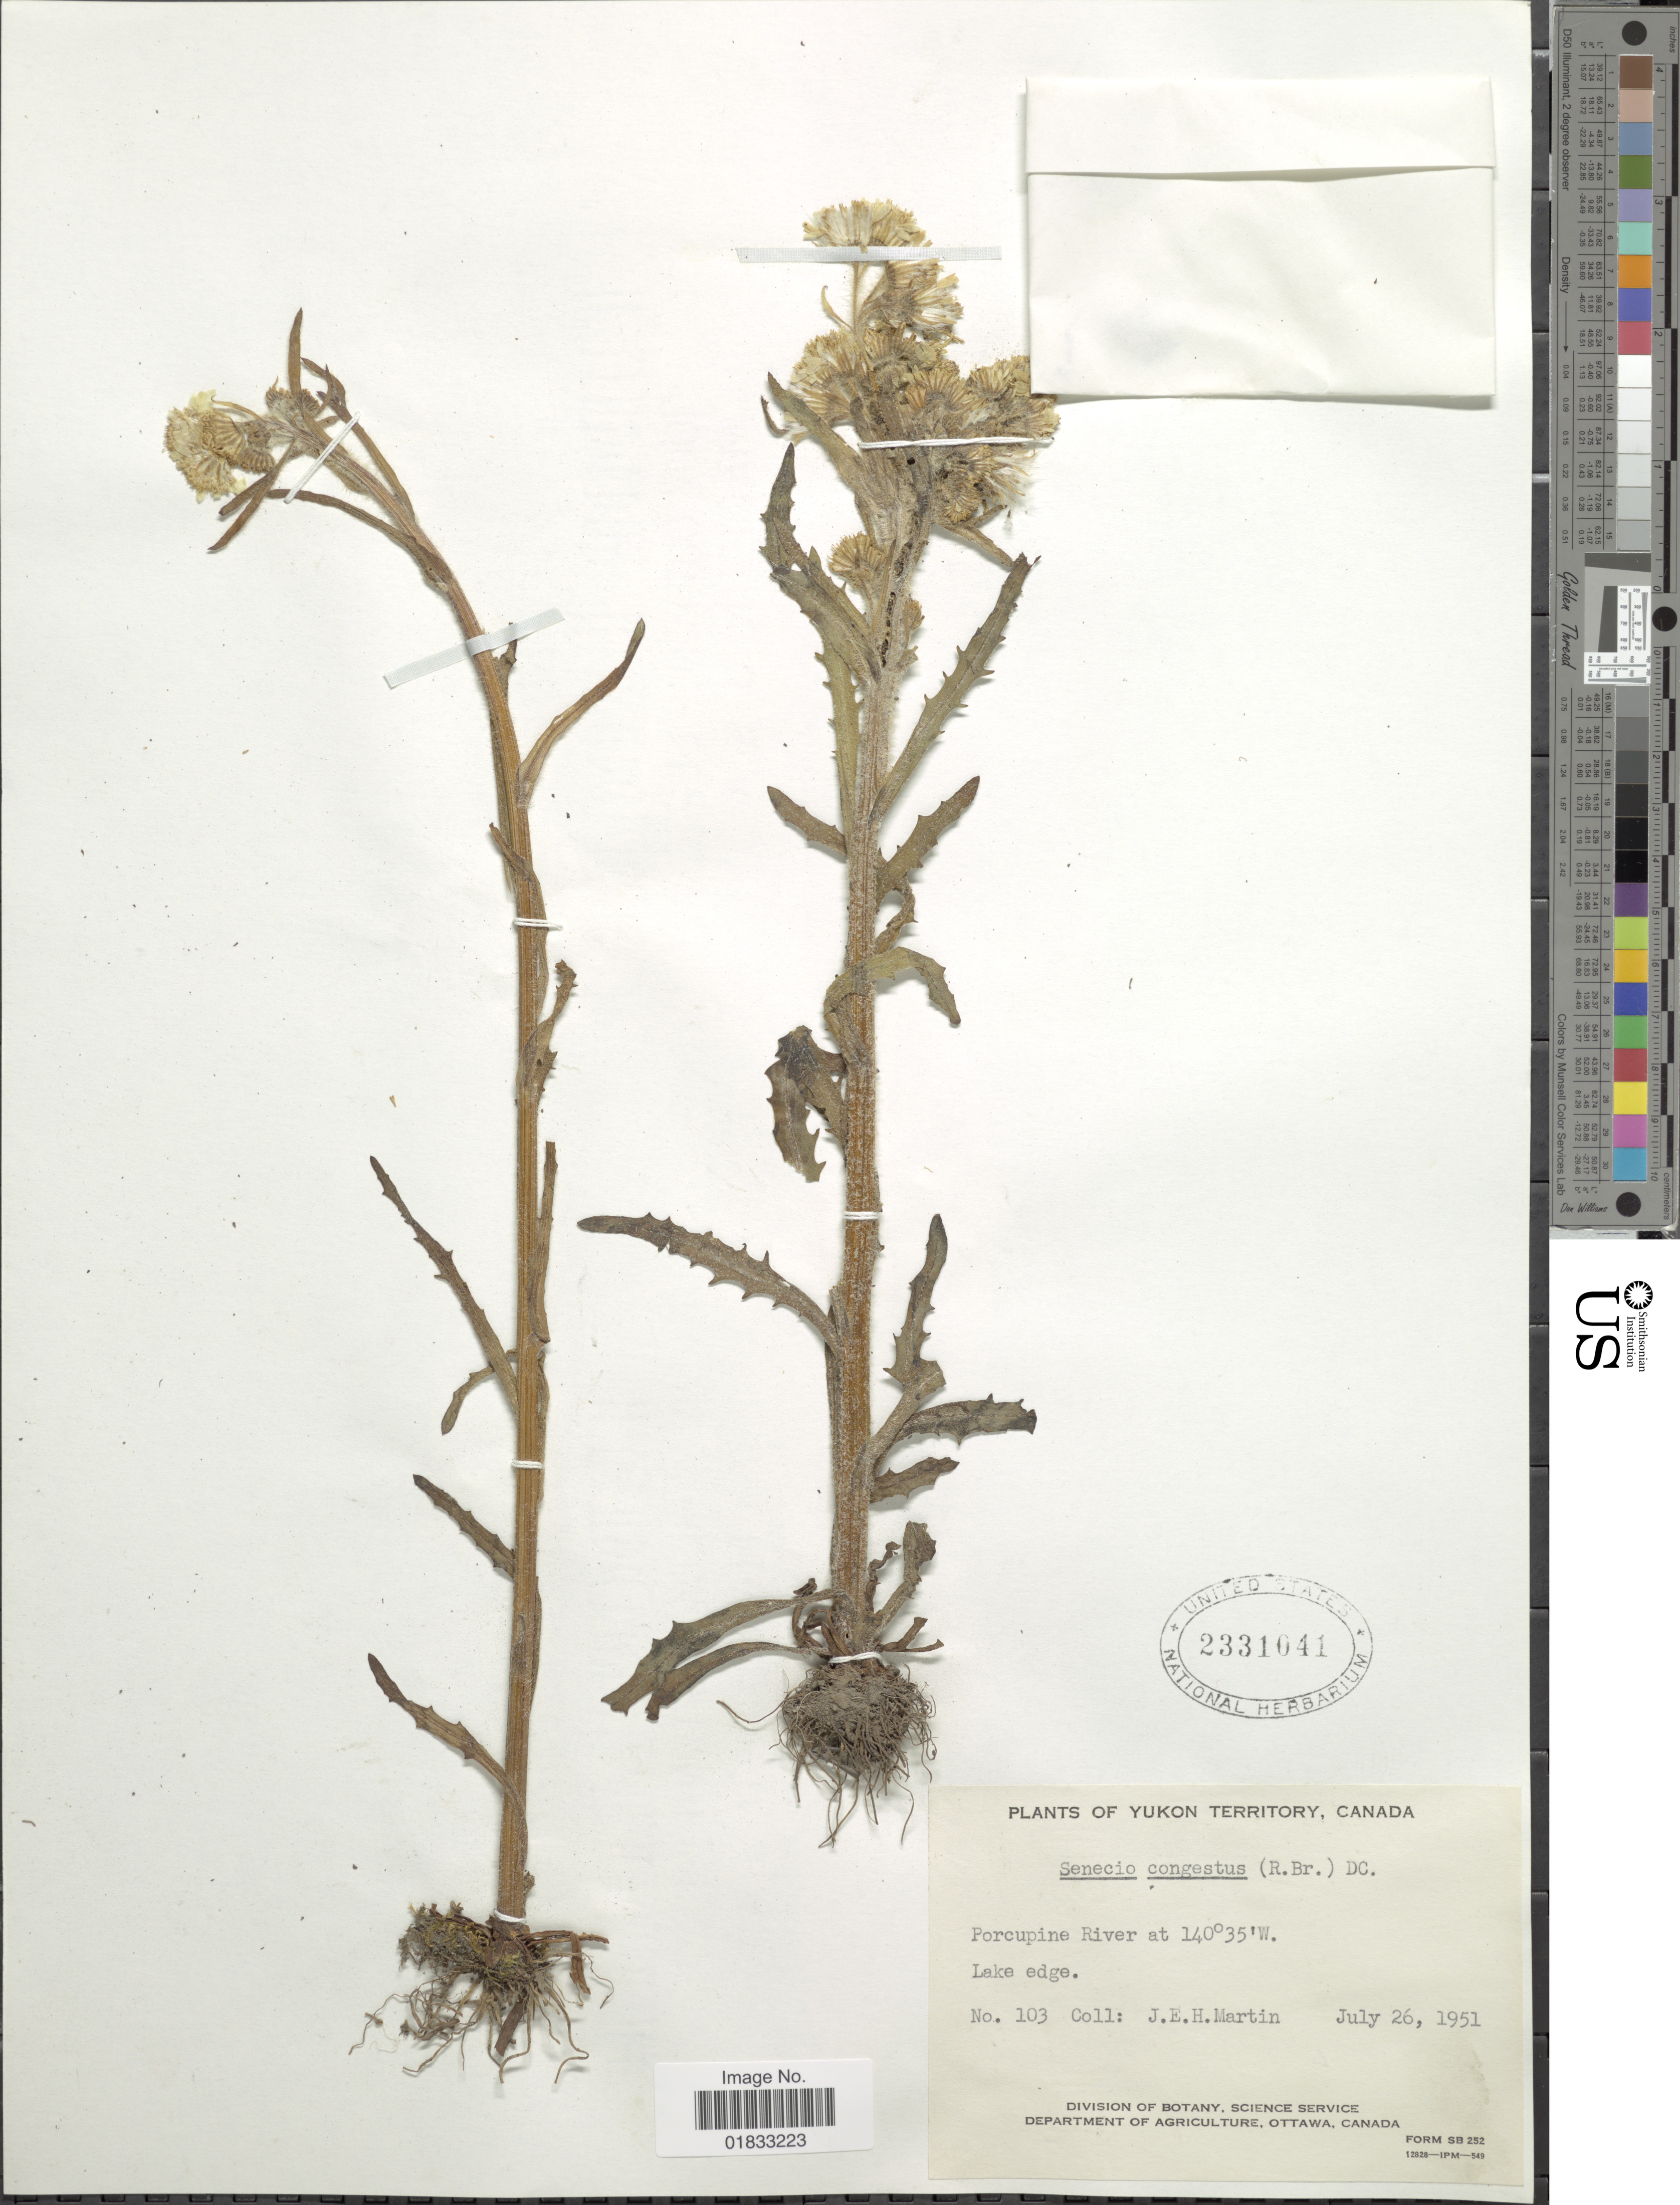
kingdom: Plantae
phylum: Tracheophyta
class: Magnoliopsida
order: Asterales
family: Asteraceae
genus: Tephroseris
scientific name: Tephroseris palustris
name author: (L.) Rchb.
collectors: J. E. H. Martin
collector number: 103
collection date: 1951-07-26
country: Canada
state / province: Yukon Territory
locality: Porcupine River, Lake edge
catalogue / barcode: US 2331041